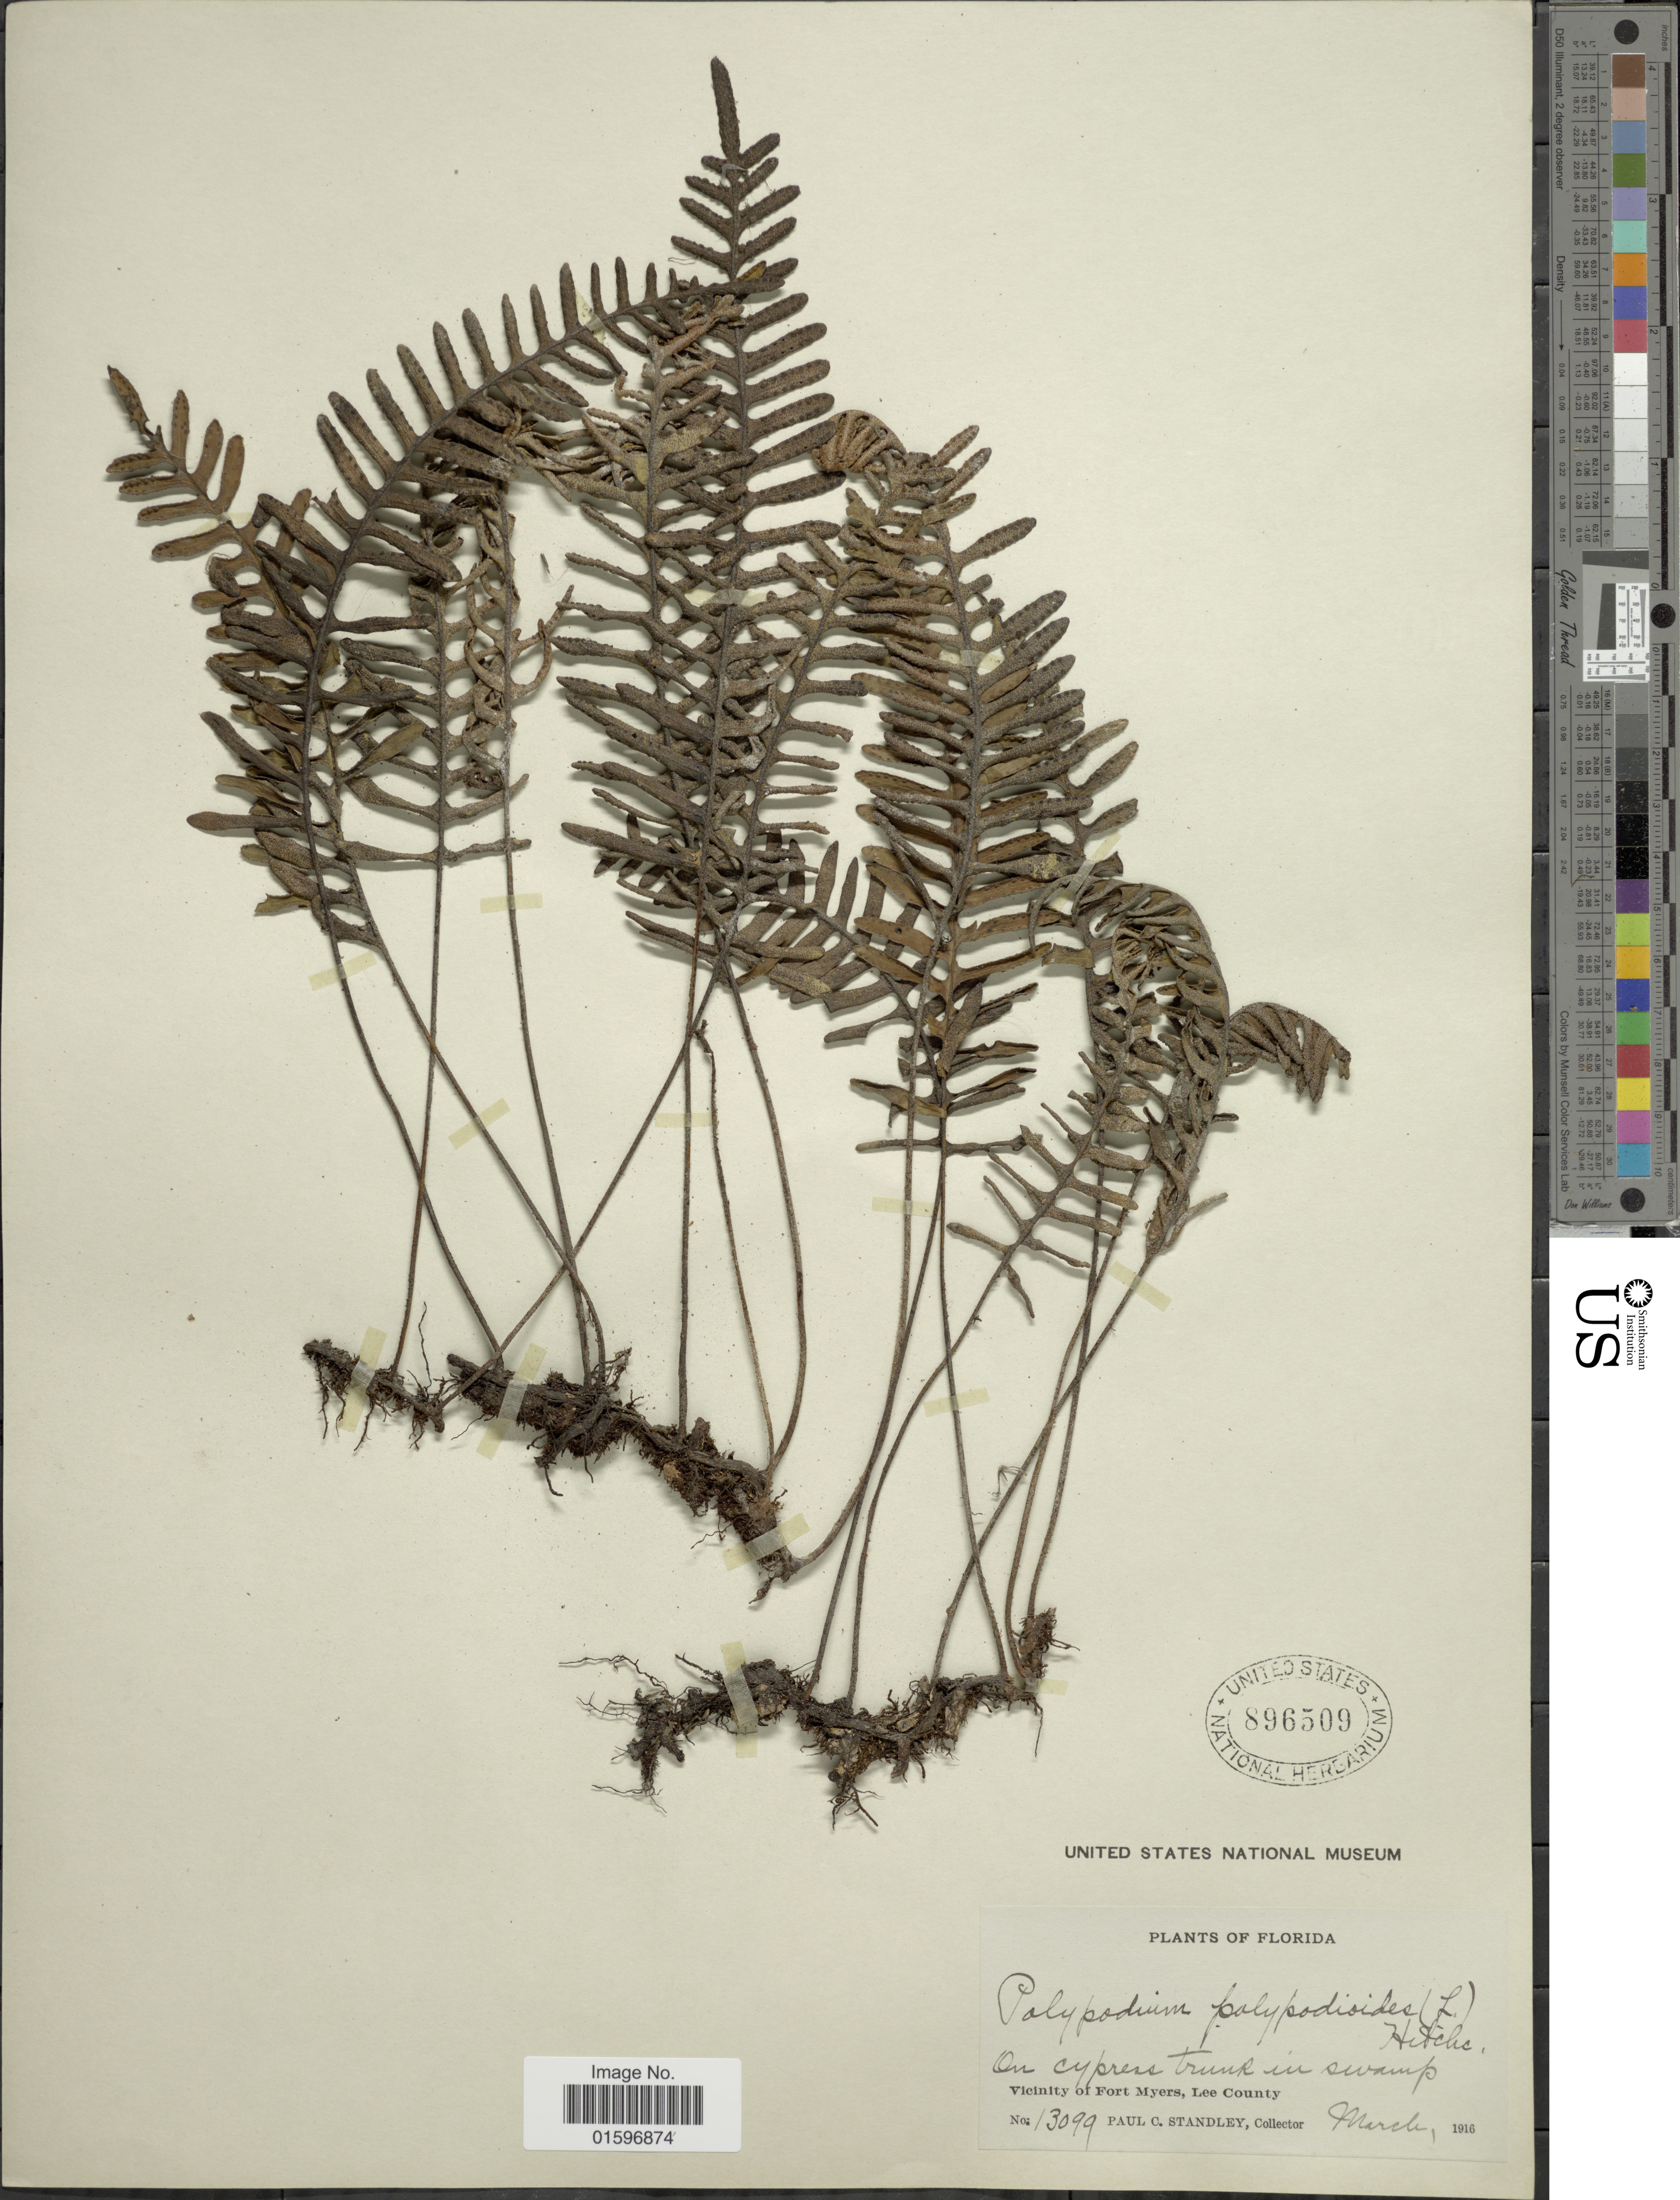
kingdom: Plantae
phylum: Tracheophyta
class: Polypodiopsida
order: Polypodiales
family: Polypodiaceae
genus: Pleopeltis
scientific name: Pleopeltis polypodioides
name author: (L.) E.G. Andrews & Windham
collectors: P. C. Standley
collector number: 13099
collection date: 1916-03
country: United States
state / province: Florida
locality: Vicinity of Fort Myers, Lee County.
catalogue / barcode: US 896509